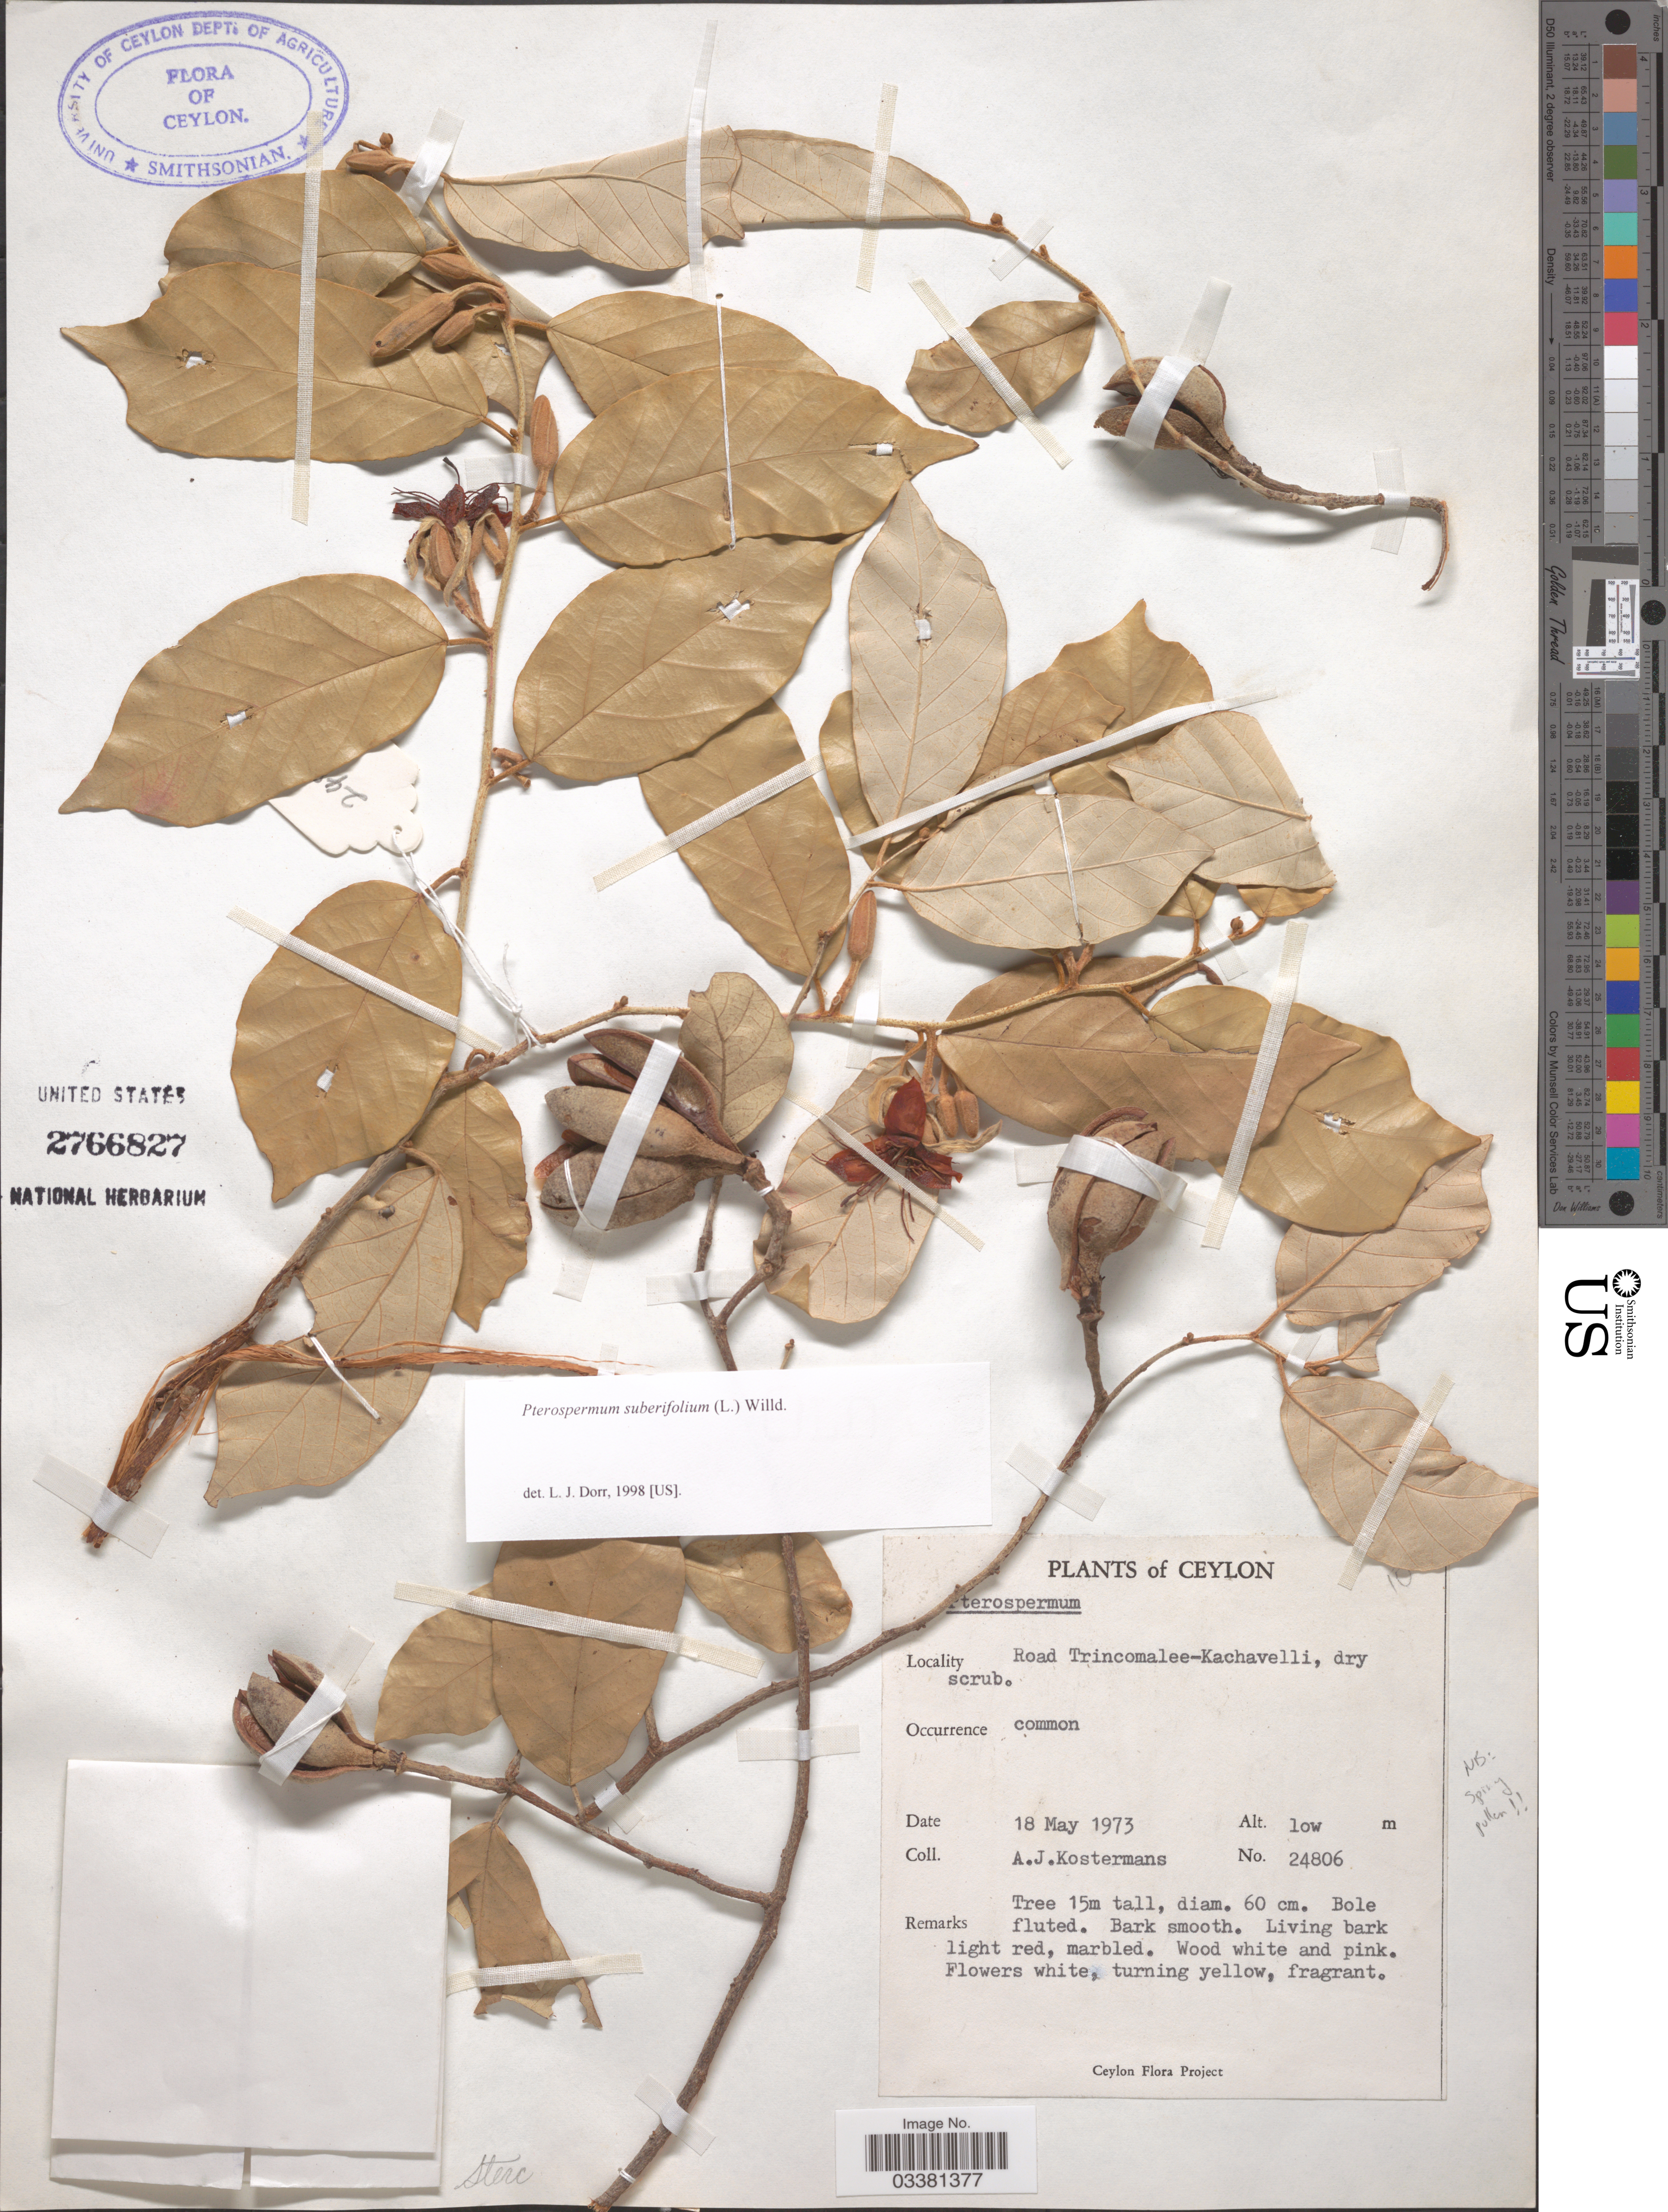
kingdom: Plantae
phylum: Tracheophyta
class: Magnoliopsida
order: Malvales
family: Malvaceae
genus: Pterospermum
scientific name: Pterospermum suberifolium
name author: (L.) Raeusch.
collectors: A. J. G. Kostermans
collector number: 24806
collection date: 1973-05-18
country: Sri Lanka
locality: Ceylon. Trincomalee-Kachavelli.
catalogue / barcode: US 2766827